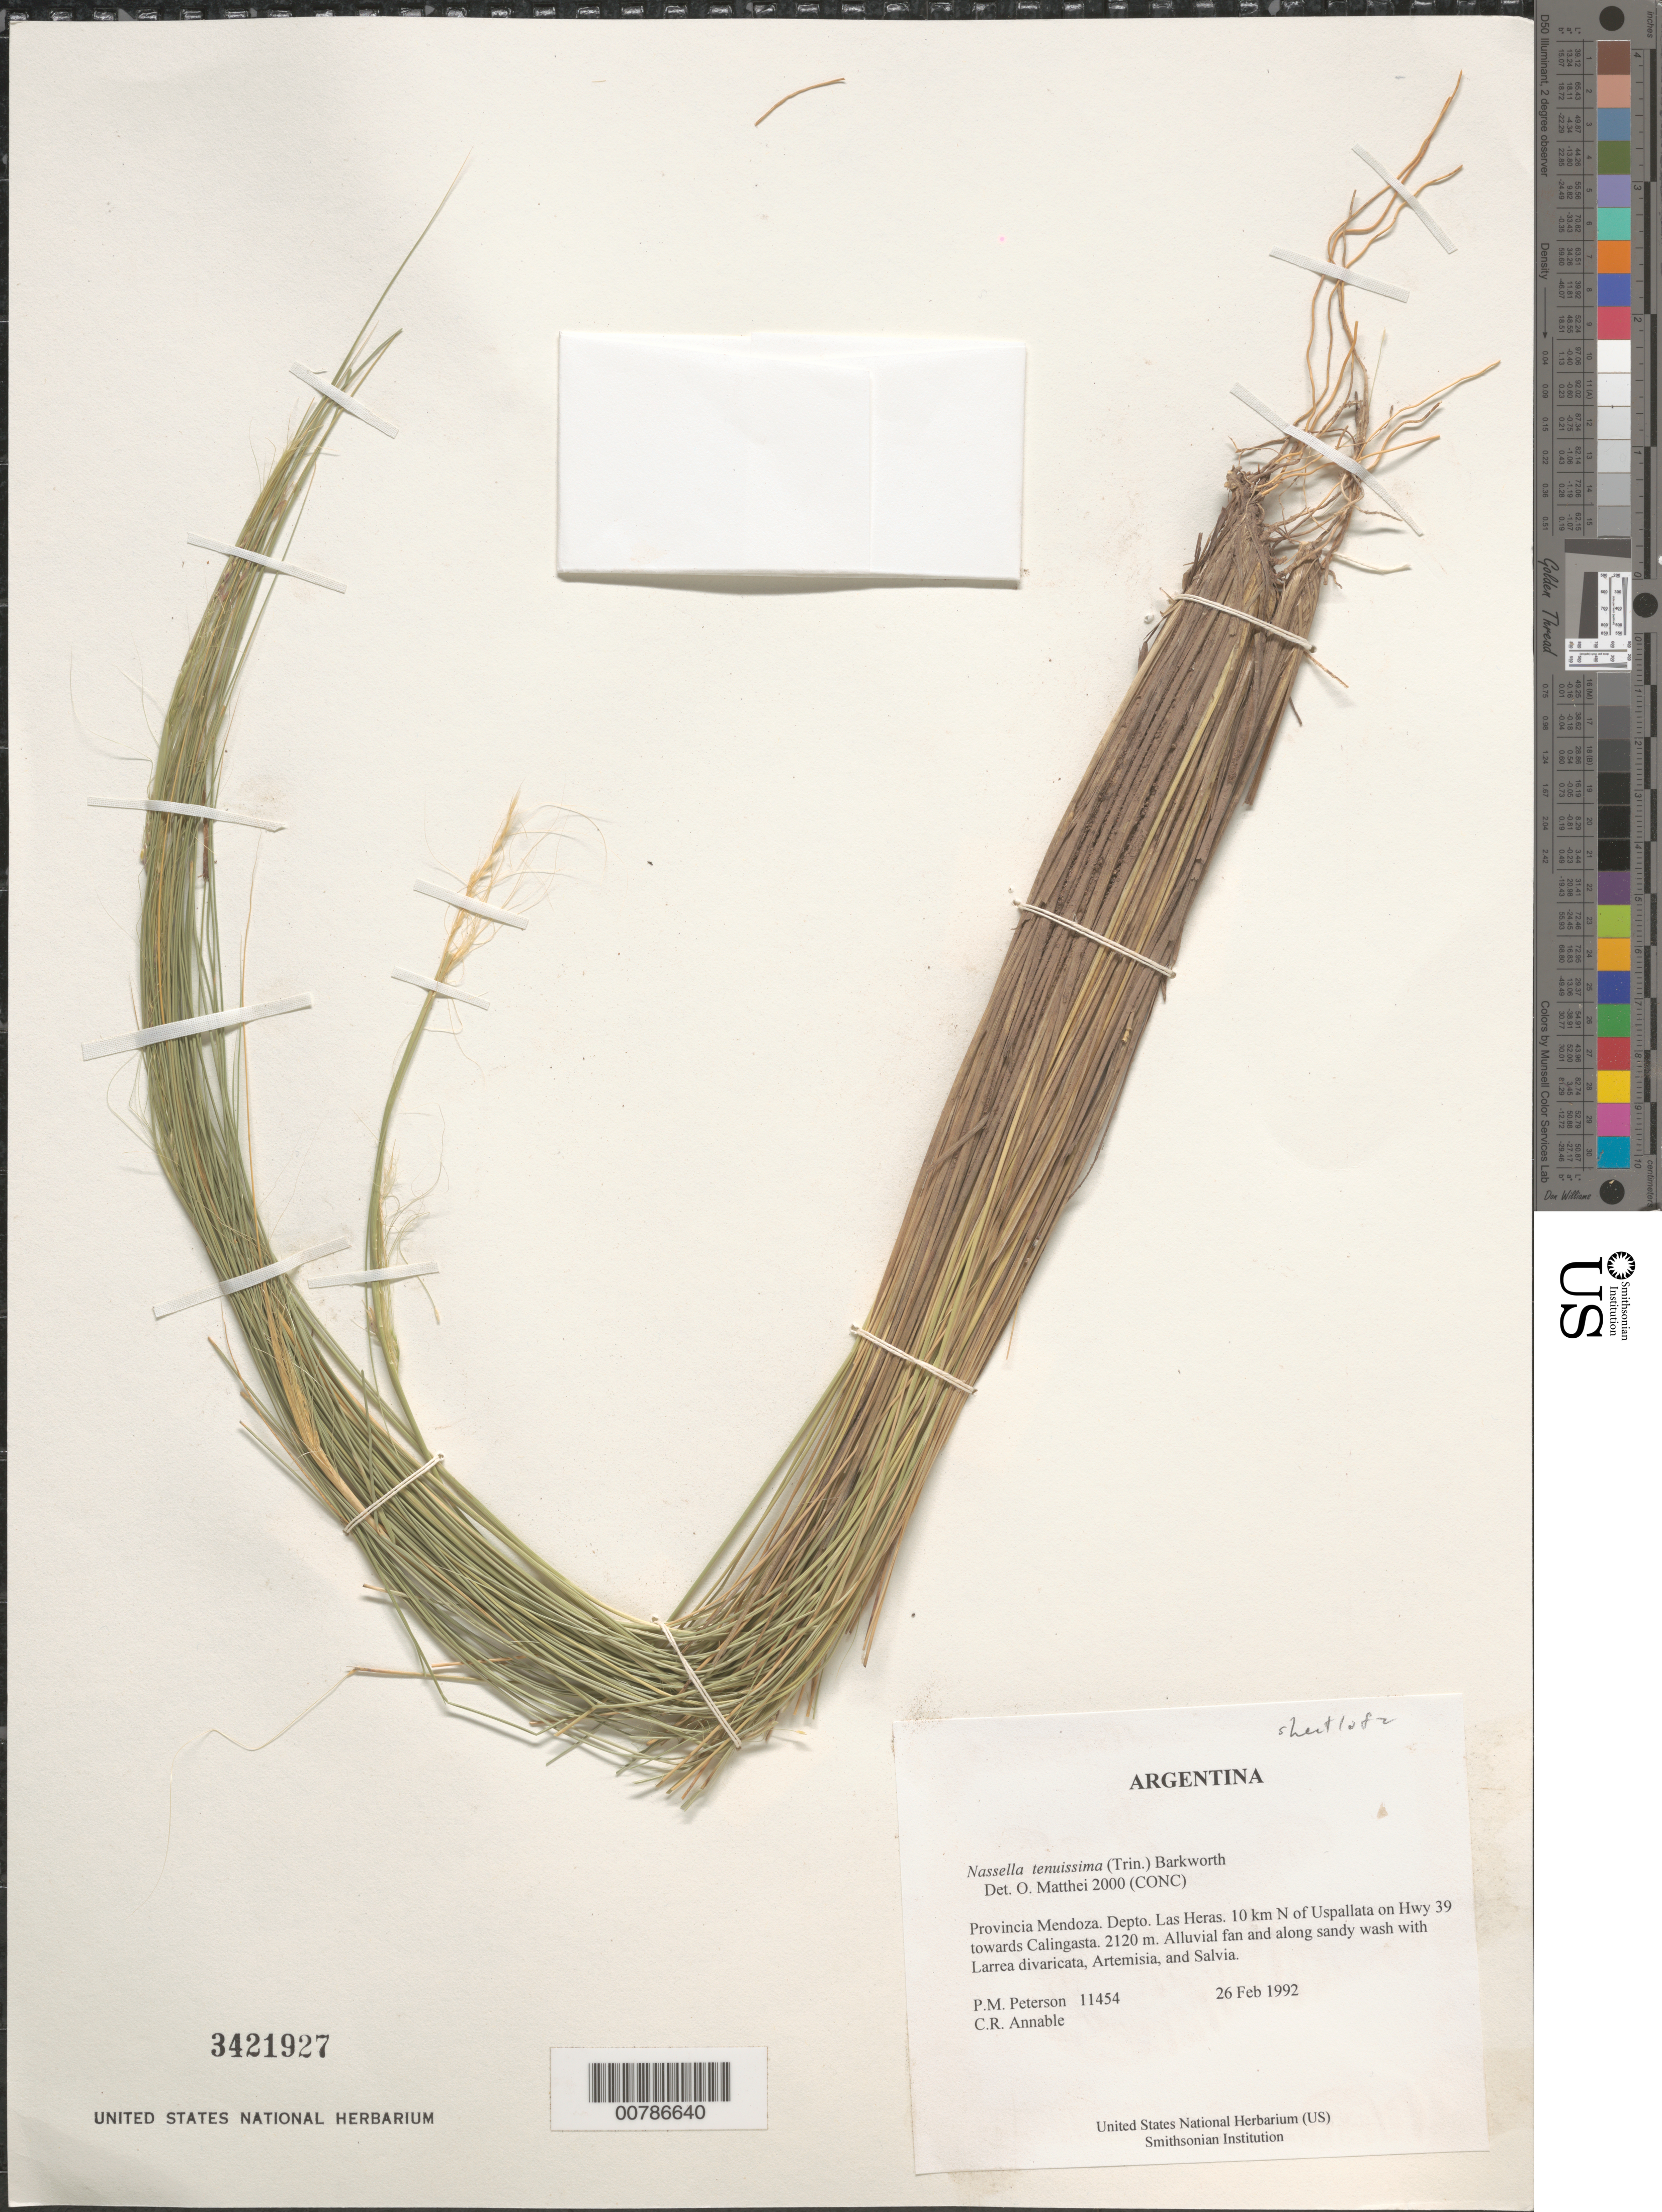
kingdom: Plantae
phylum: Tracheophyta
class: Liliopsida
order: Poales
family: Poaceae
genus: Nassella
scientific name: Nassella tenuissima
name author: (Trin.) Barkworth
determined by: Matthei, O. R.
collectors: P. M. Peterson & C. R. Annable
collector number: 11454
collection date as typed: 26 Feb 1992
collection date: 1992-02-26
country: Argentina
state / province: Mendoza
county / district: Las Heras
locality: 10 km N of Uspallata on Hwy 39 towards Calingasta.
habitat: Alluvial fan and along sandy wash with Larrea divaricata, Artemisia, and Salvia.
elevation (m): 2120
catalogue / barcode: US 3421927